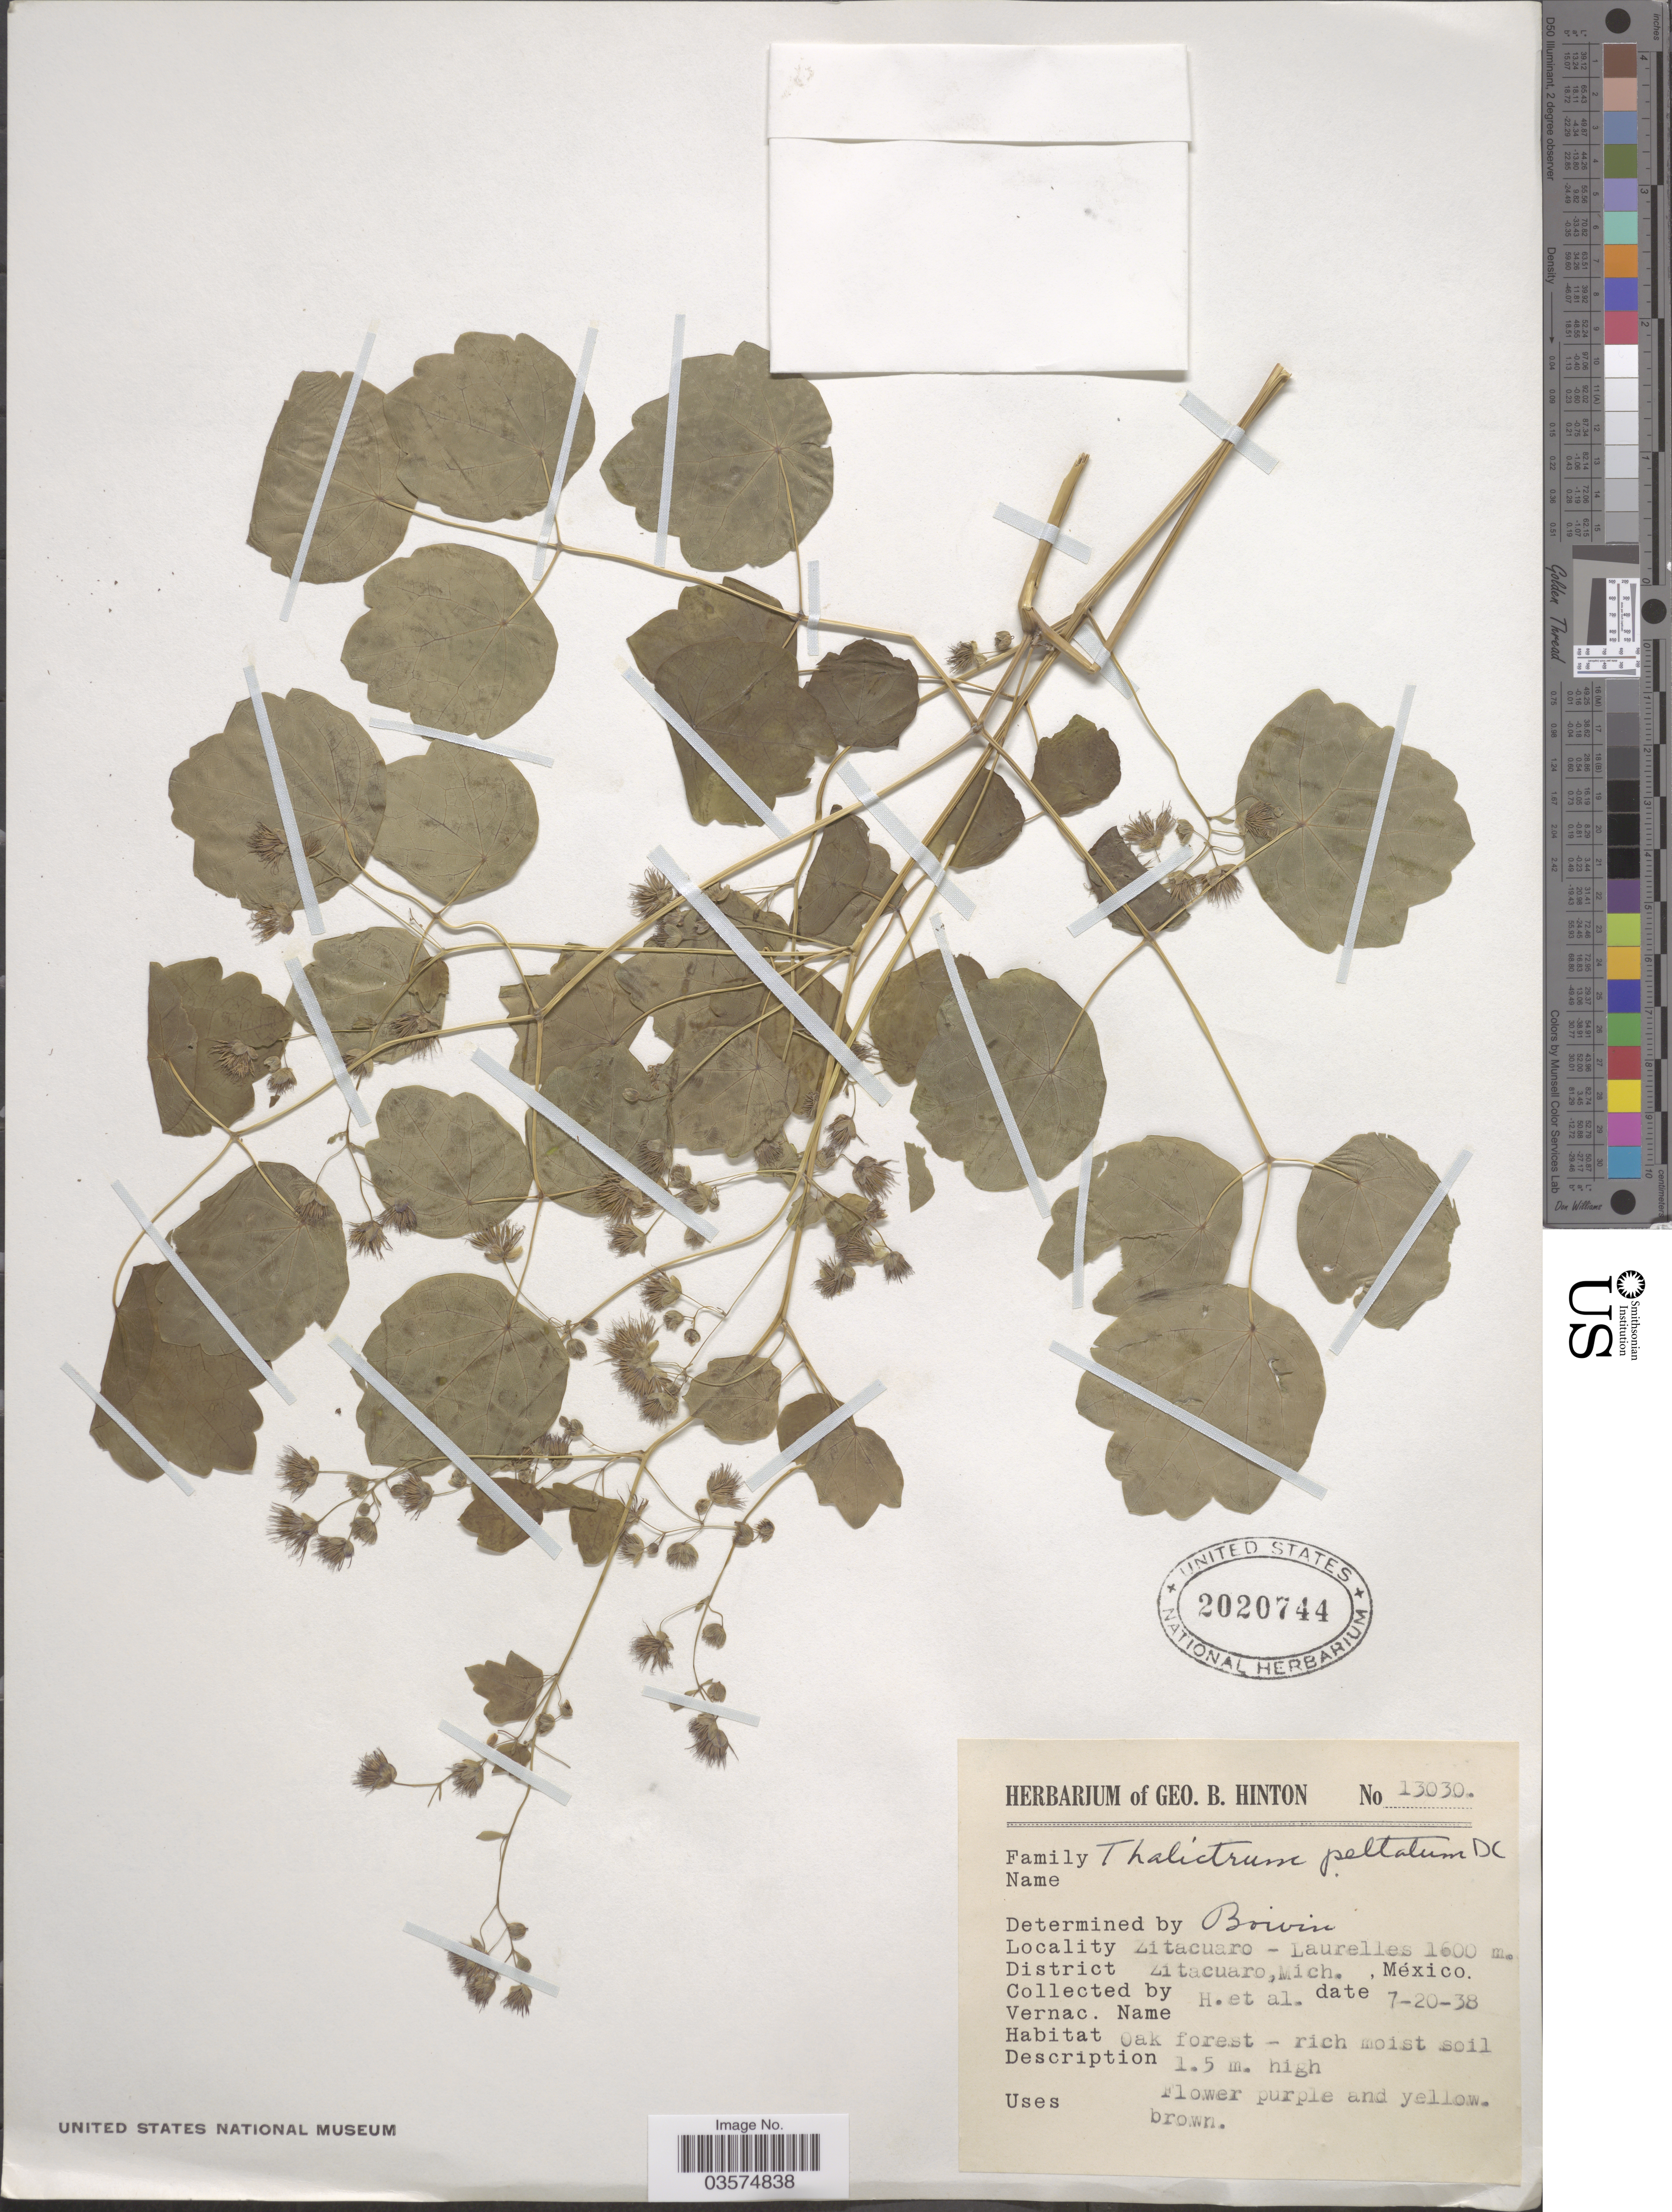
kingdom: Plantae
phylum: Tracheophyta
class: Magnoliopsida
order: Ranunculales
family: Ranunculaceae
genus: Thalictrum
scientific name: Thalictrum peltatum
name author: DC.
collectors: G. B. Hinton & et al.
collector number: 13030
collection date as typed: Transcribed d/m/y: 20/7/38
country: Mexico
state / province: Michoacán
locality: Zitacuaro - Laurelles. District Zitacuaro, Mich.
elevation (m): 1600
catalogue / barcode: US 2020744